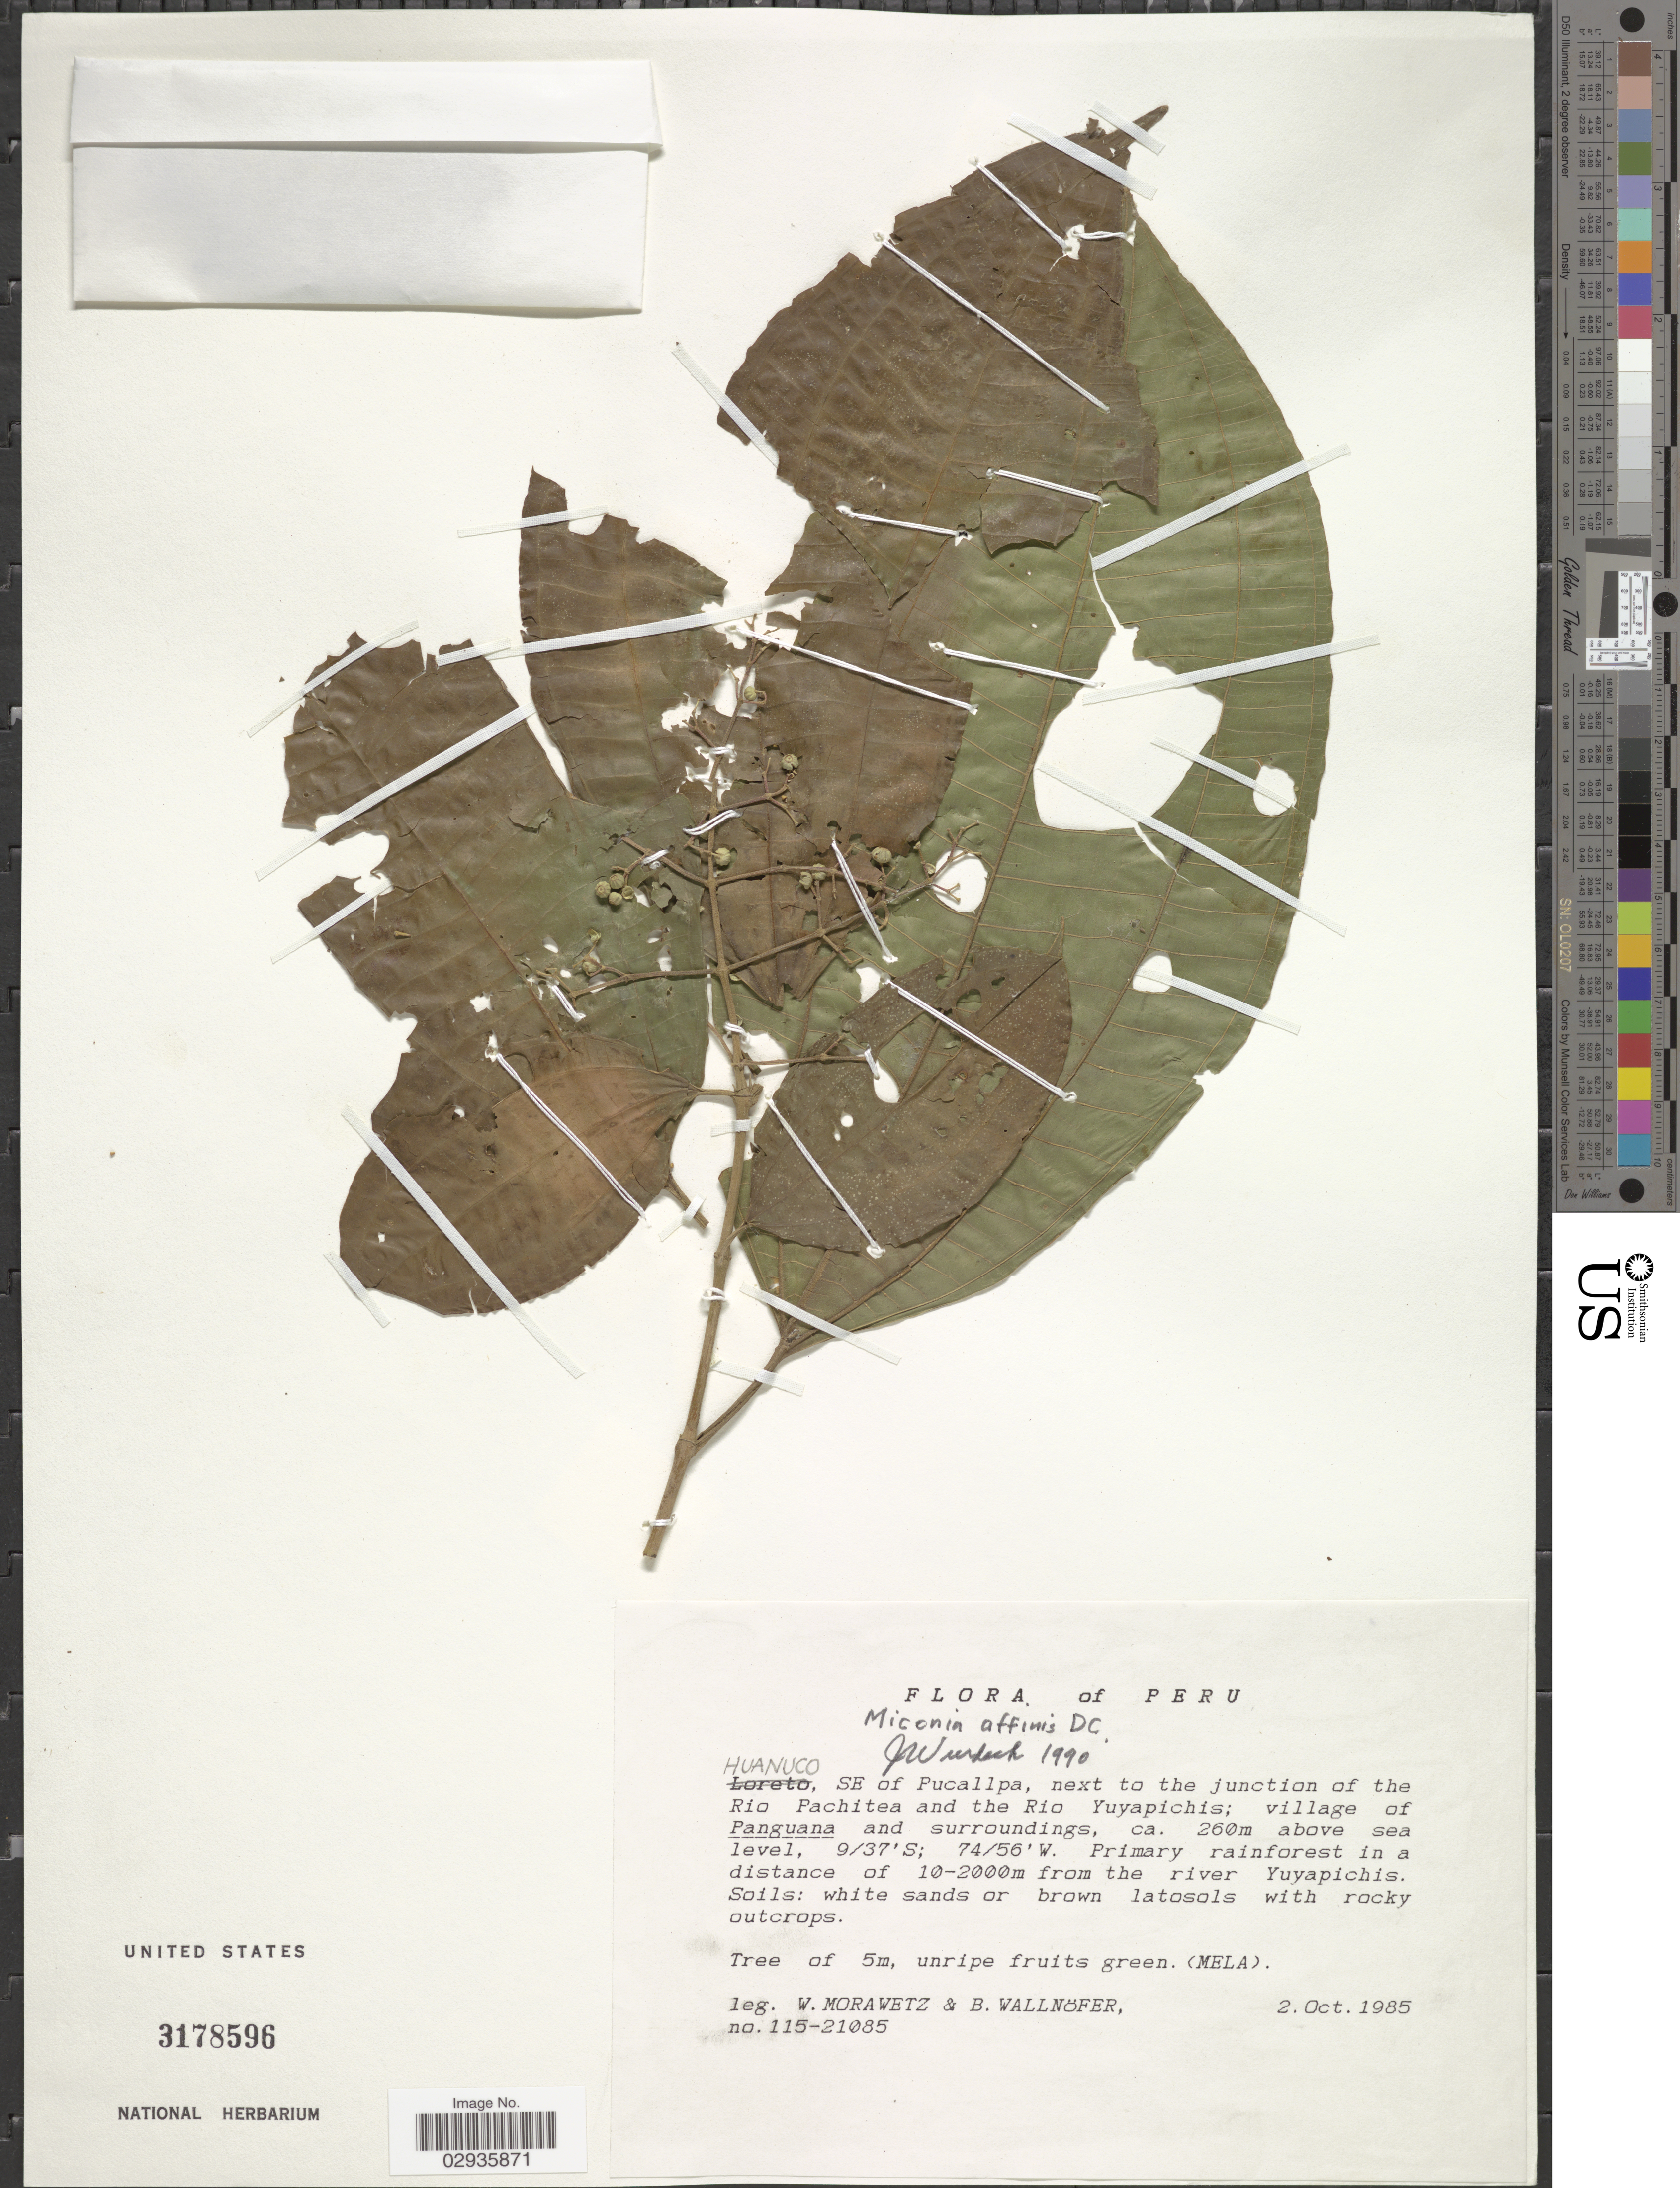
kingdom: Plantae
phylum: Tracheophyta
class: Magnoliopsida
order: Myrtales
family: Melastomataceae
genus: Miconia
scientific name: Miconia affinis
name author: DC.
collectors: W. Morawetz & B. Wallnöfer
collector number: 115-21085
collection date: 1985-10-02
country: Peru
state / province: Huánuco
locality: SE of Pucallpa, next to the junction of the Rio Pachitea and the Rio Yuyapichis; village of Panguana and surroundings. Primary rainforest in a distance of 10-2000m from the river Yuyapichis.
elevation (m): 260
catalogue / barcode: US 3178596